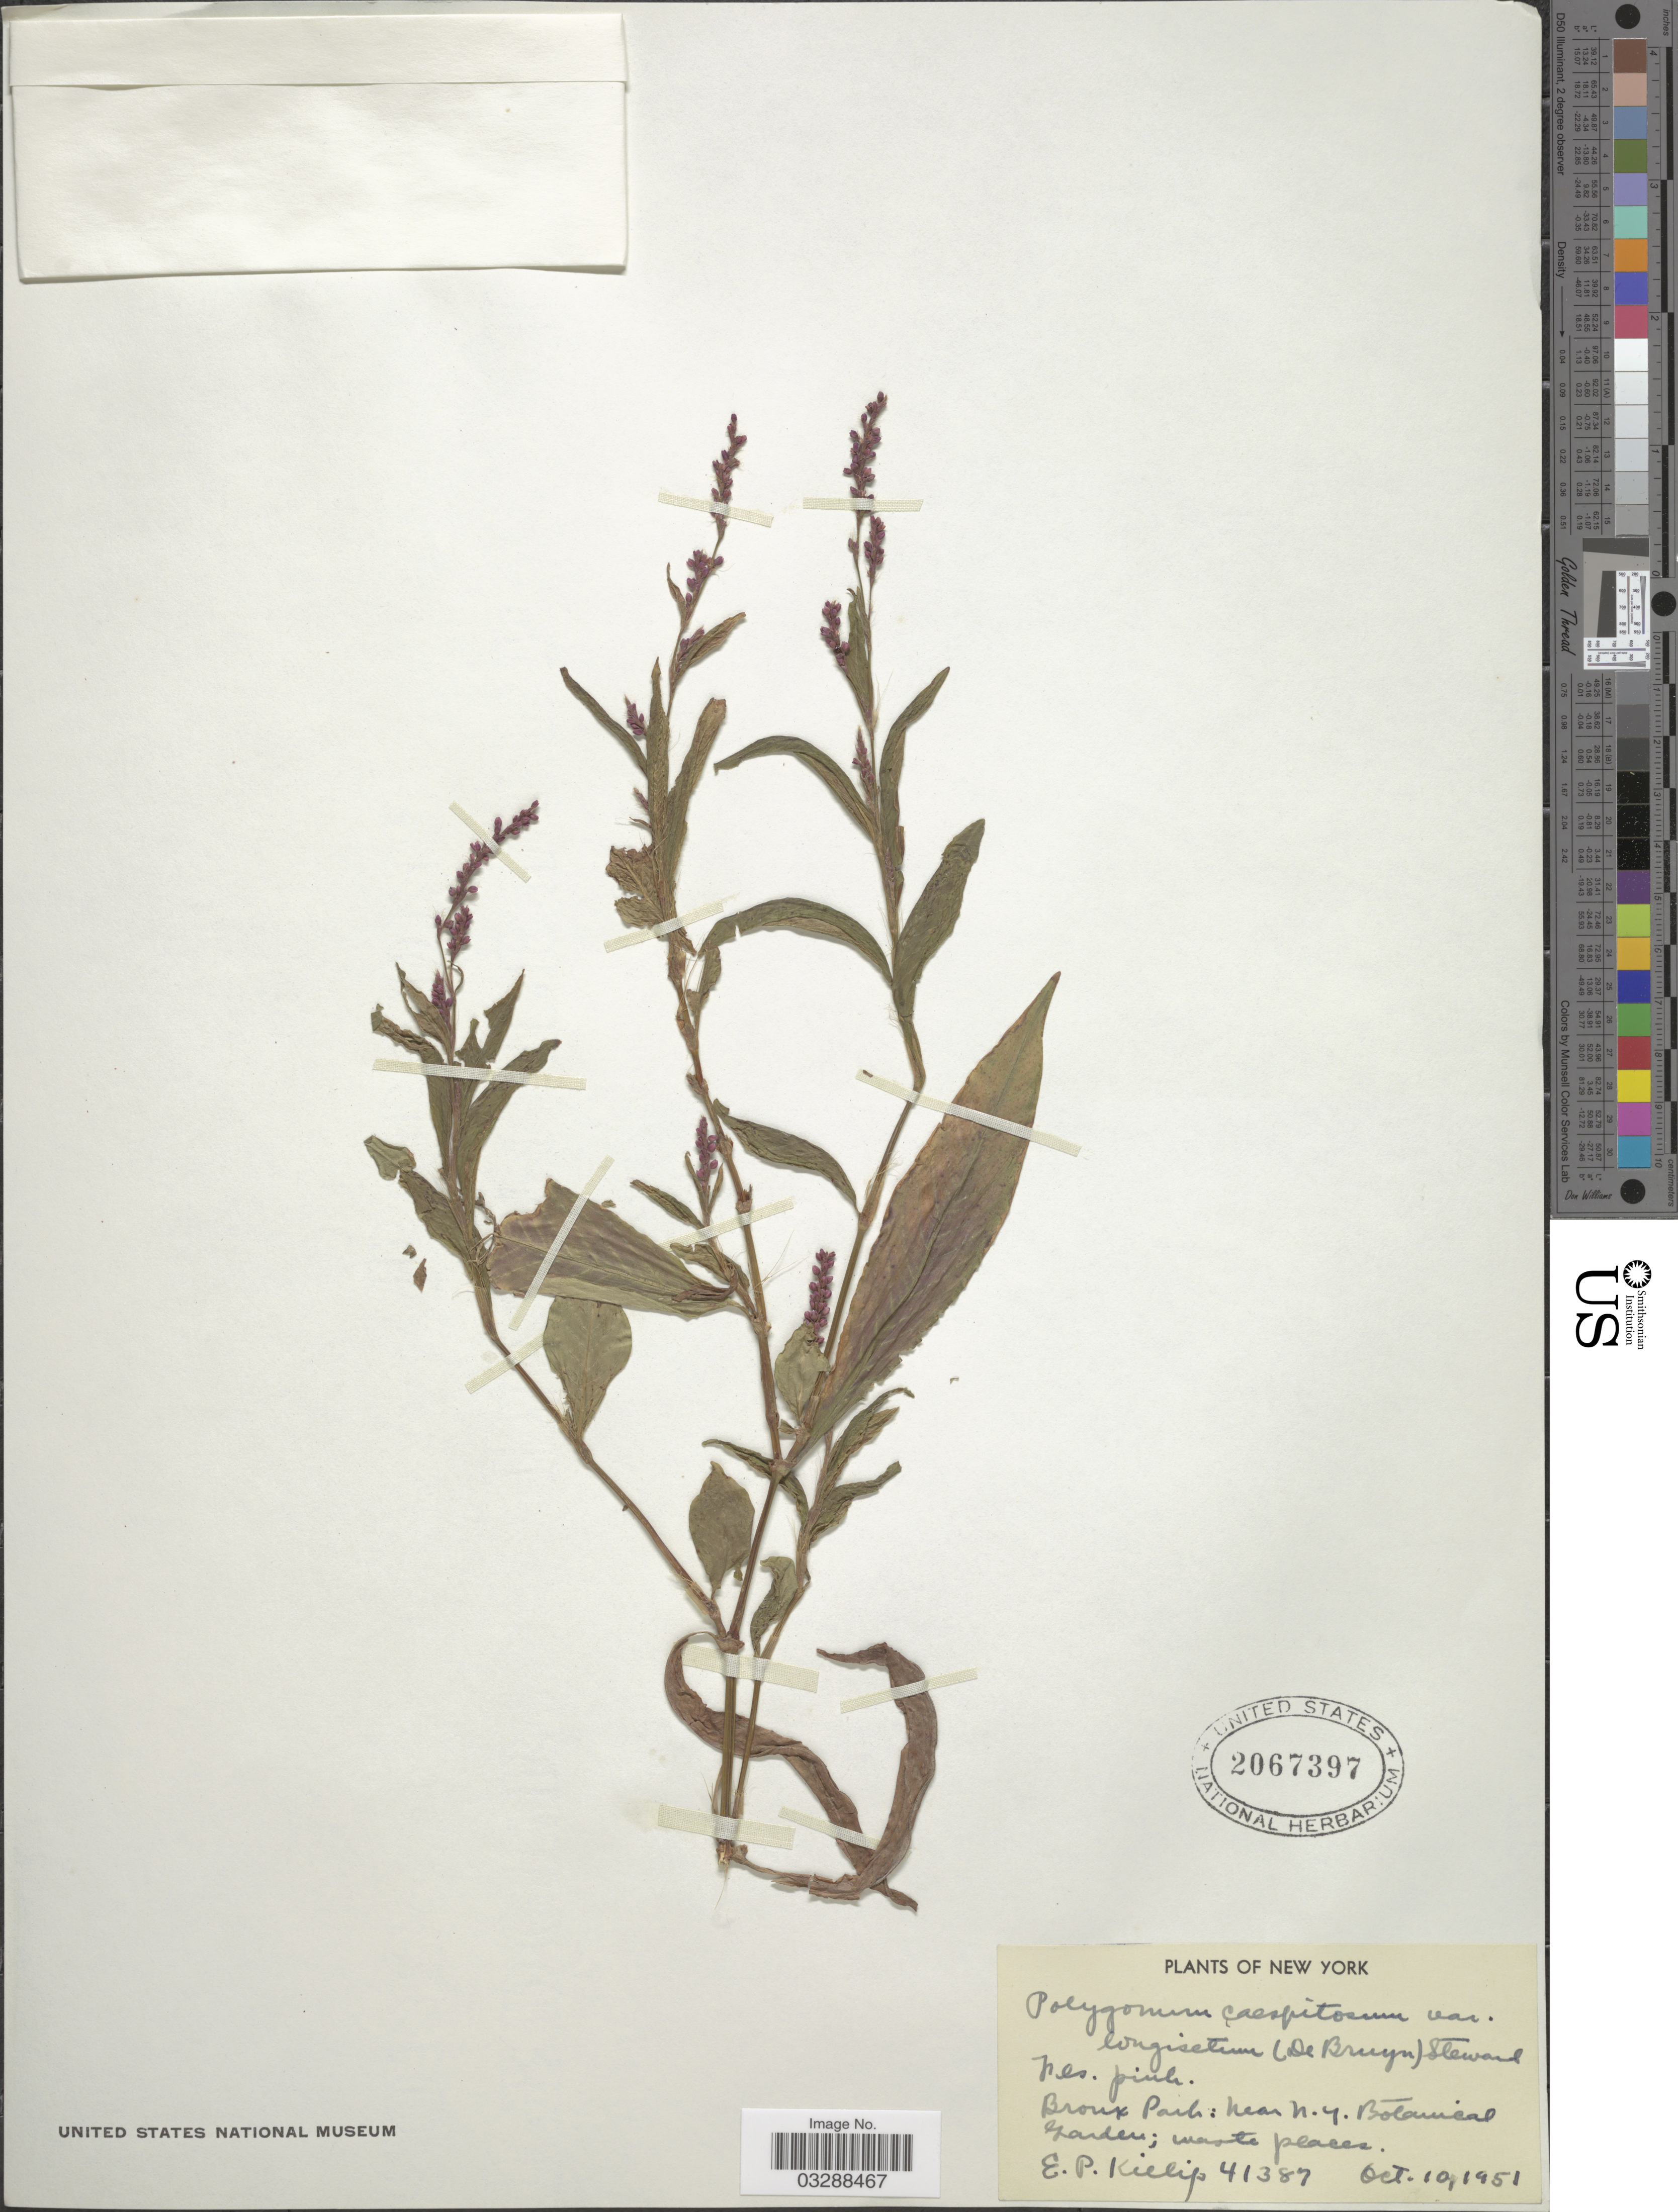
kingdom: Plantae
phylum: Tracheophyta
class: Magnoliopsida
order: Caryophyllales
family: Polygonaceae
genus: Persicaria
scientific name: Persicaria longiseta (Bruijn) Kitag.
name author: (Bruijn &) Kitag.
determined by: Atha, D. E.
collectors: E. P. Killip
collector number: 41387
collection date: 1951-10-10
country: United States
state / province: New York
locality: Broux Park: Near N.Y. Botanical Garden.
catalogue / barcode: US 2067397